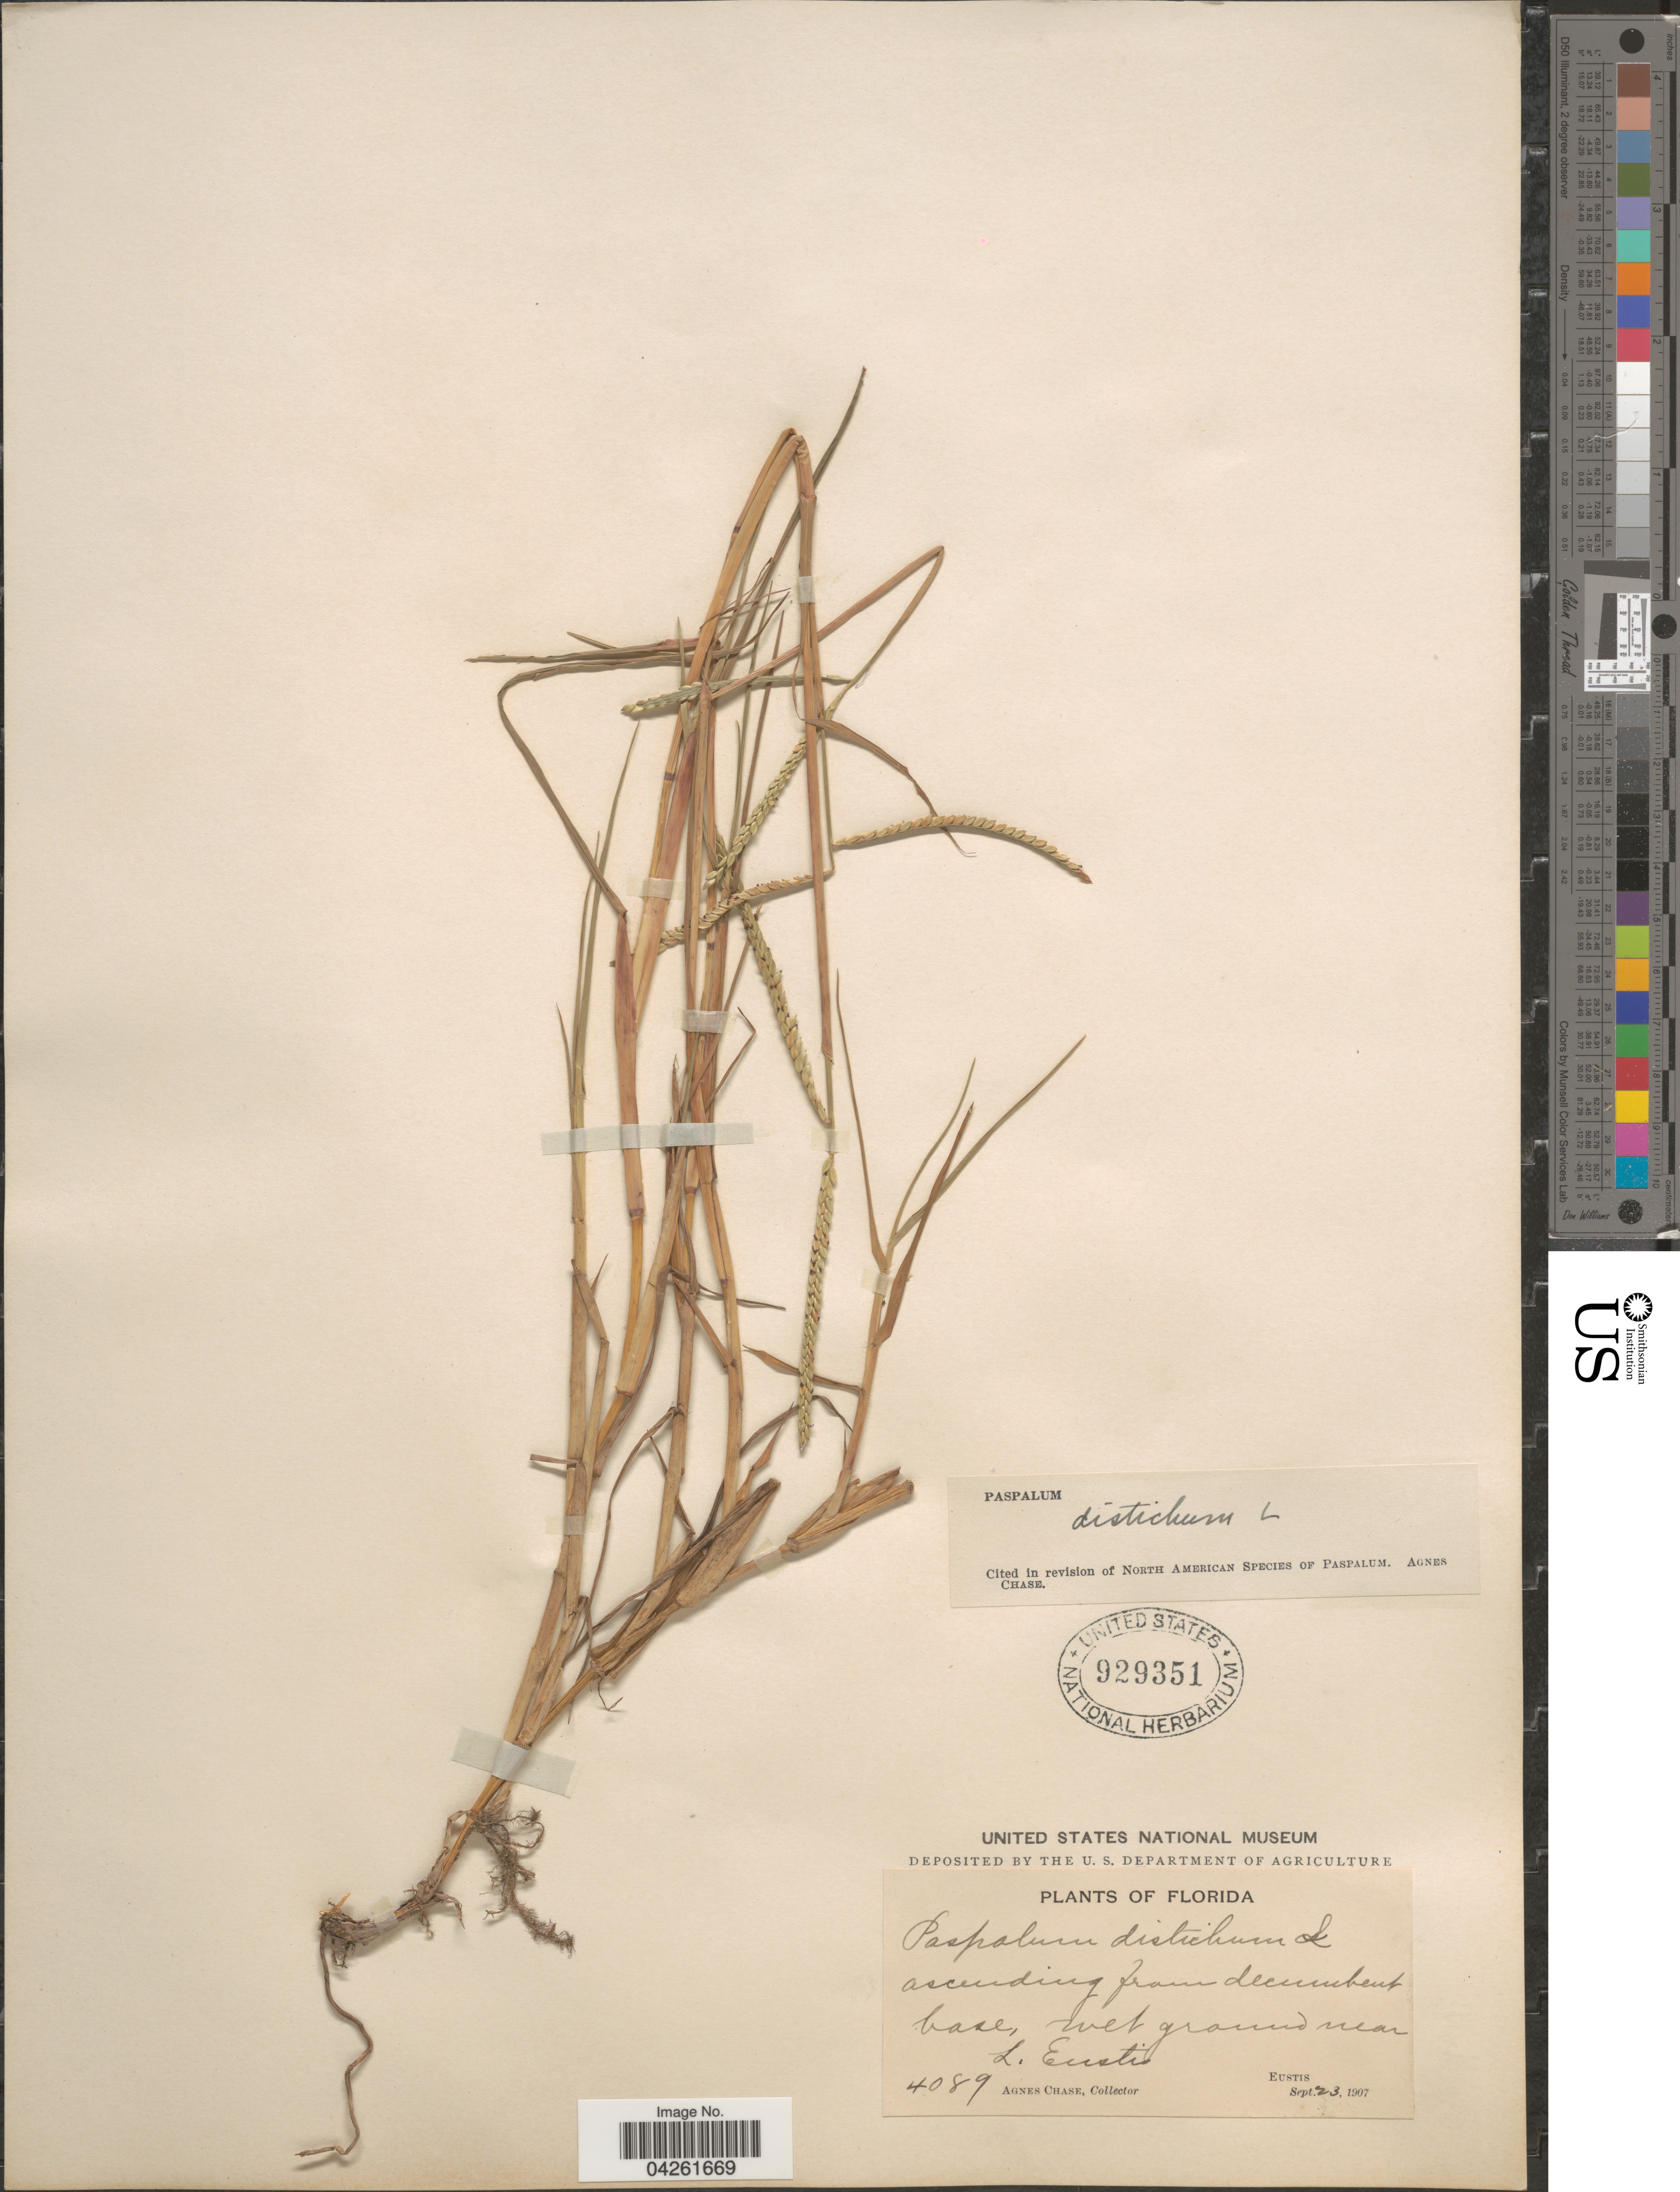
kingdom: Plantae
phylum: Tracheophyta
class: Liliopsida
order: Poales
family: Poaceae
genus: Paspalum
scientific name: Paspalum distichum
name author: L.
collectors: A. Chase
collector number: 4089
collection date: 1907-09-23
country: United States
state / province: Florida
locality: Wet ground near L. Eustis. Eustis.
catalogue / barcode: US 929351